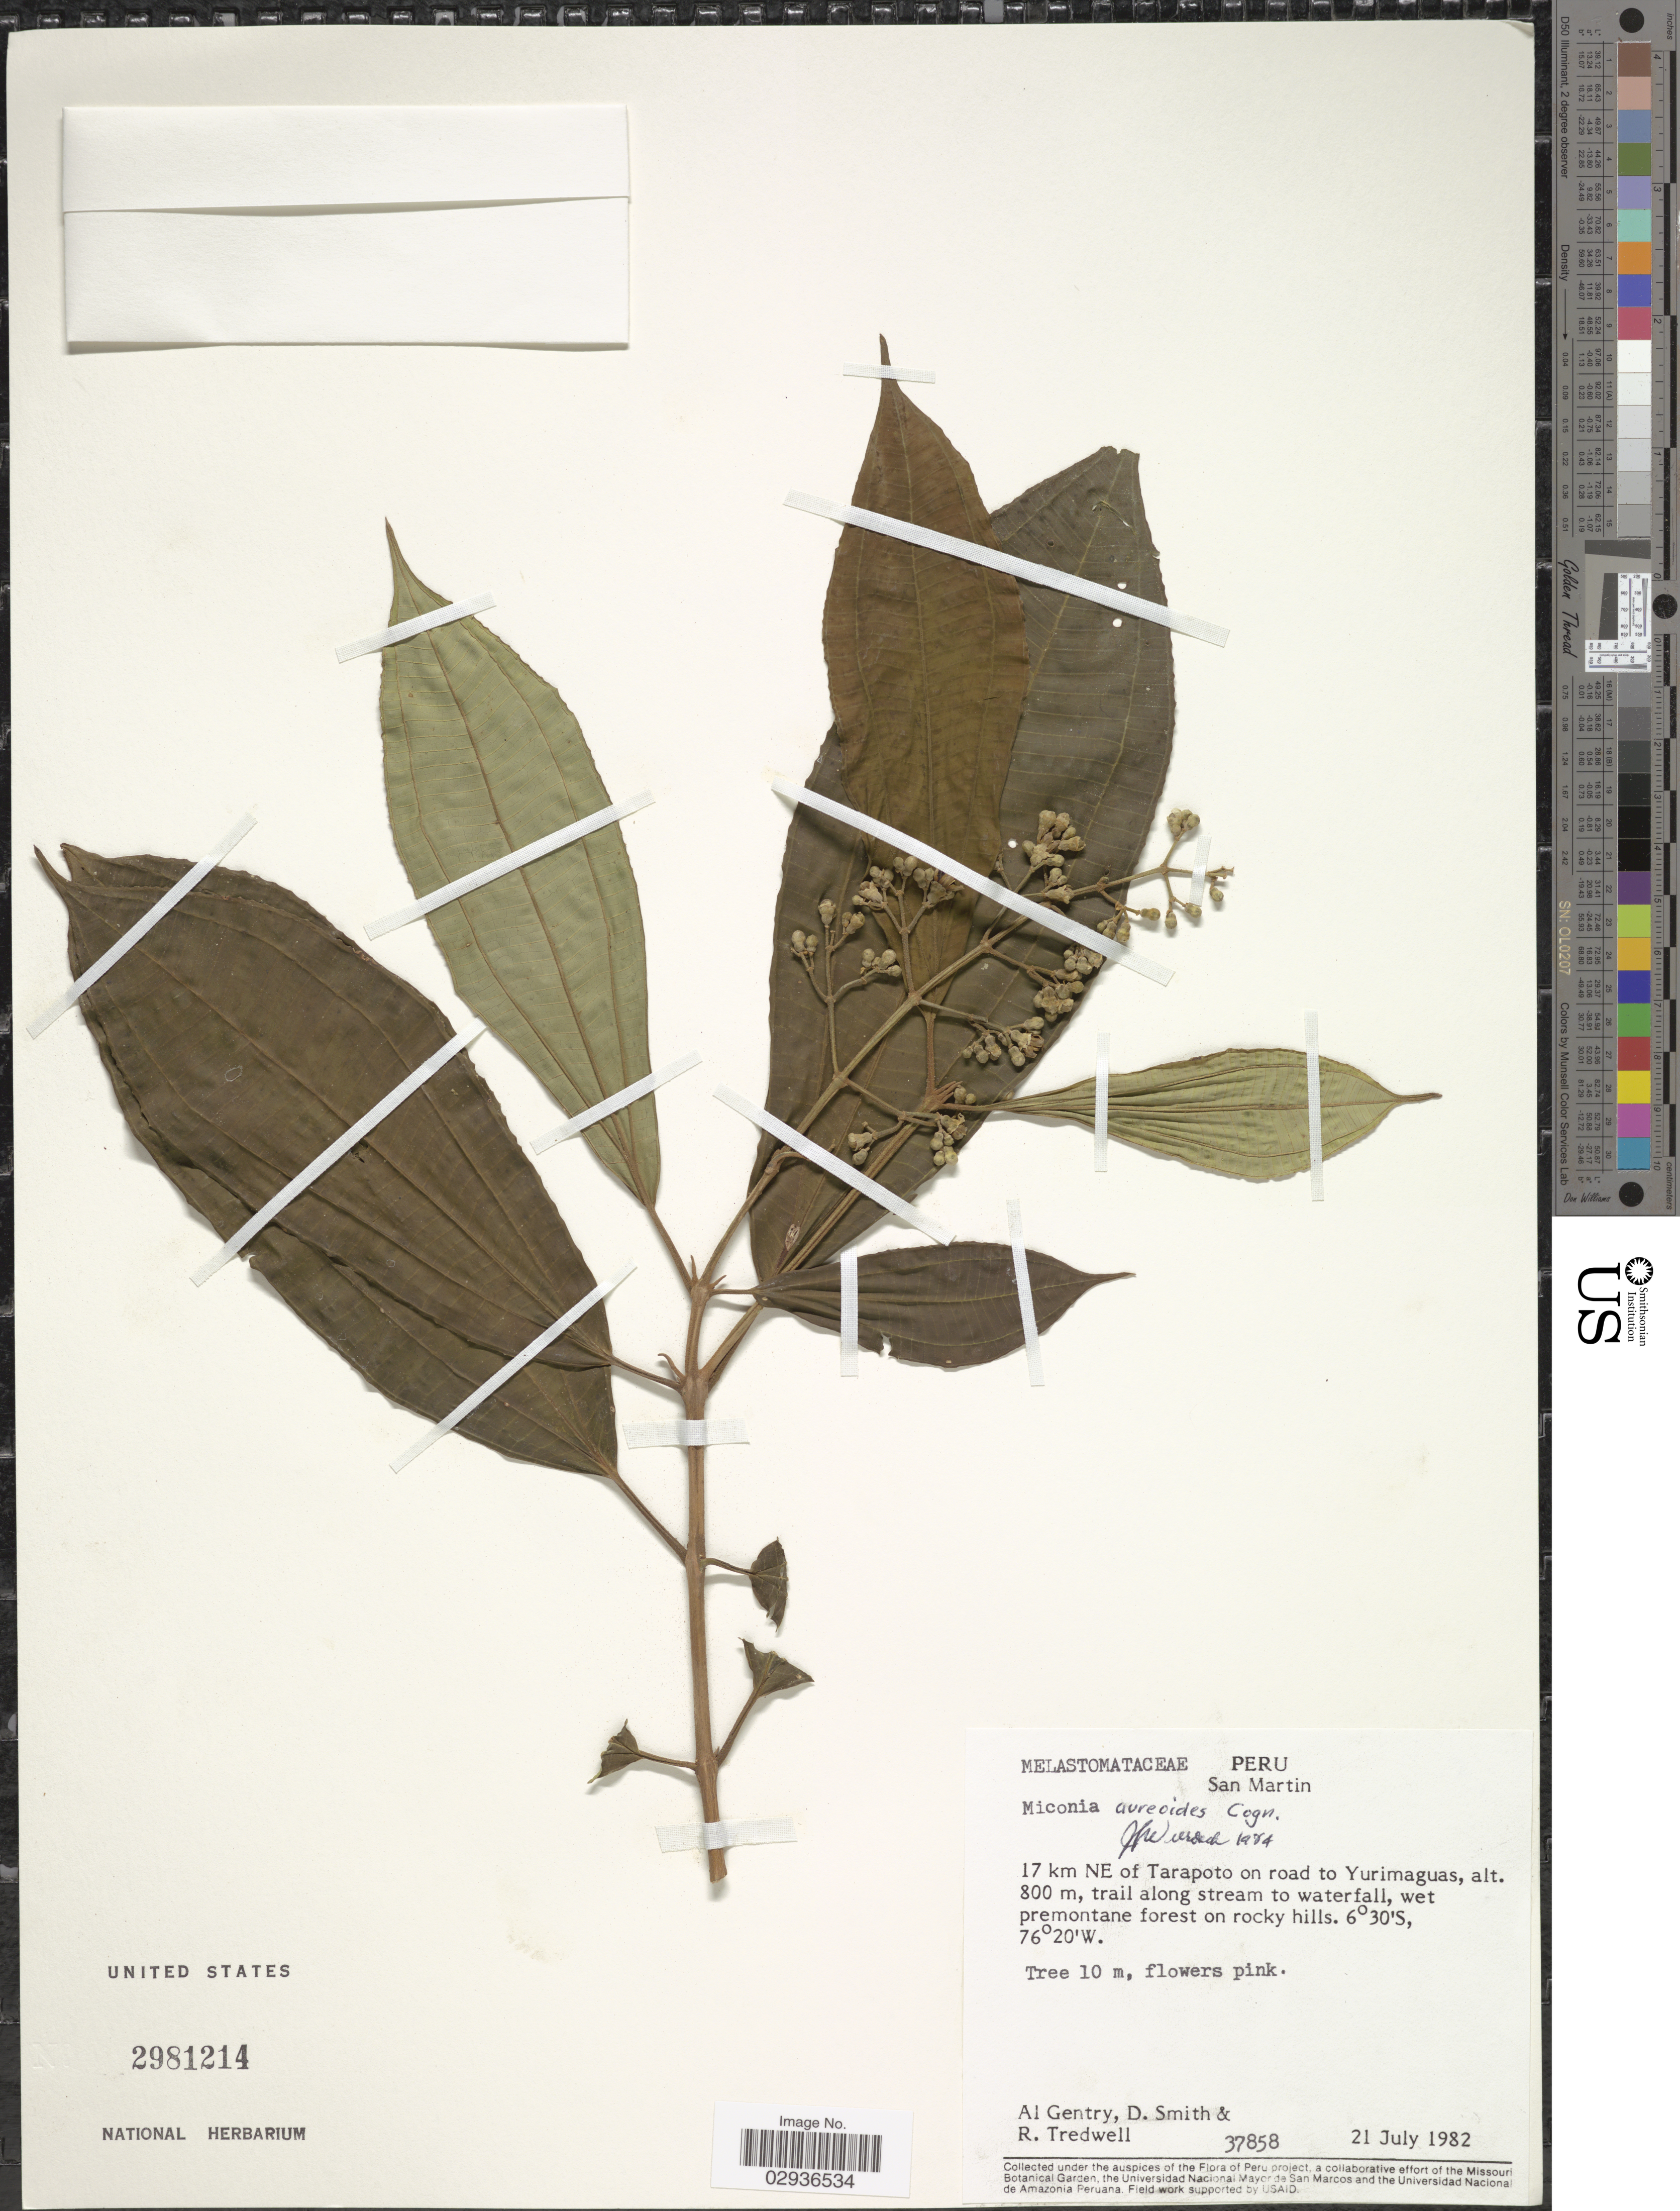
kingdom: Plantae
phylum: Tracheophyta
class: Magnoliopsida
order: Myrtales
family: Melastomataceae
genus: Miconia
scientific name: Miconia aureoides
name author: Cogn.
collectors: A. H. Gentry, D. Smith & R. Tredwell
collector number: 37858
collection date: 1982-07-21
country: Peru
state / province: San Martín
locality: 17 km NE of Tarapoto on road to Yurimaguas.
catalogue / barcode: US 2981214